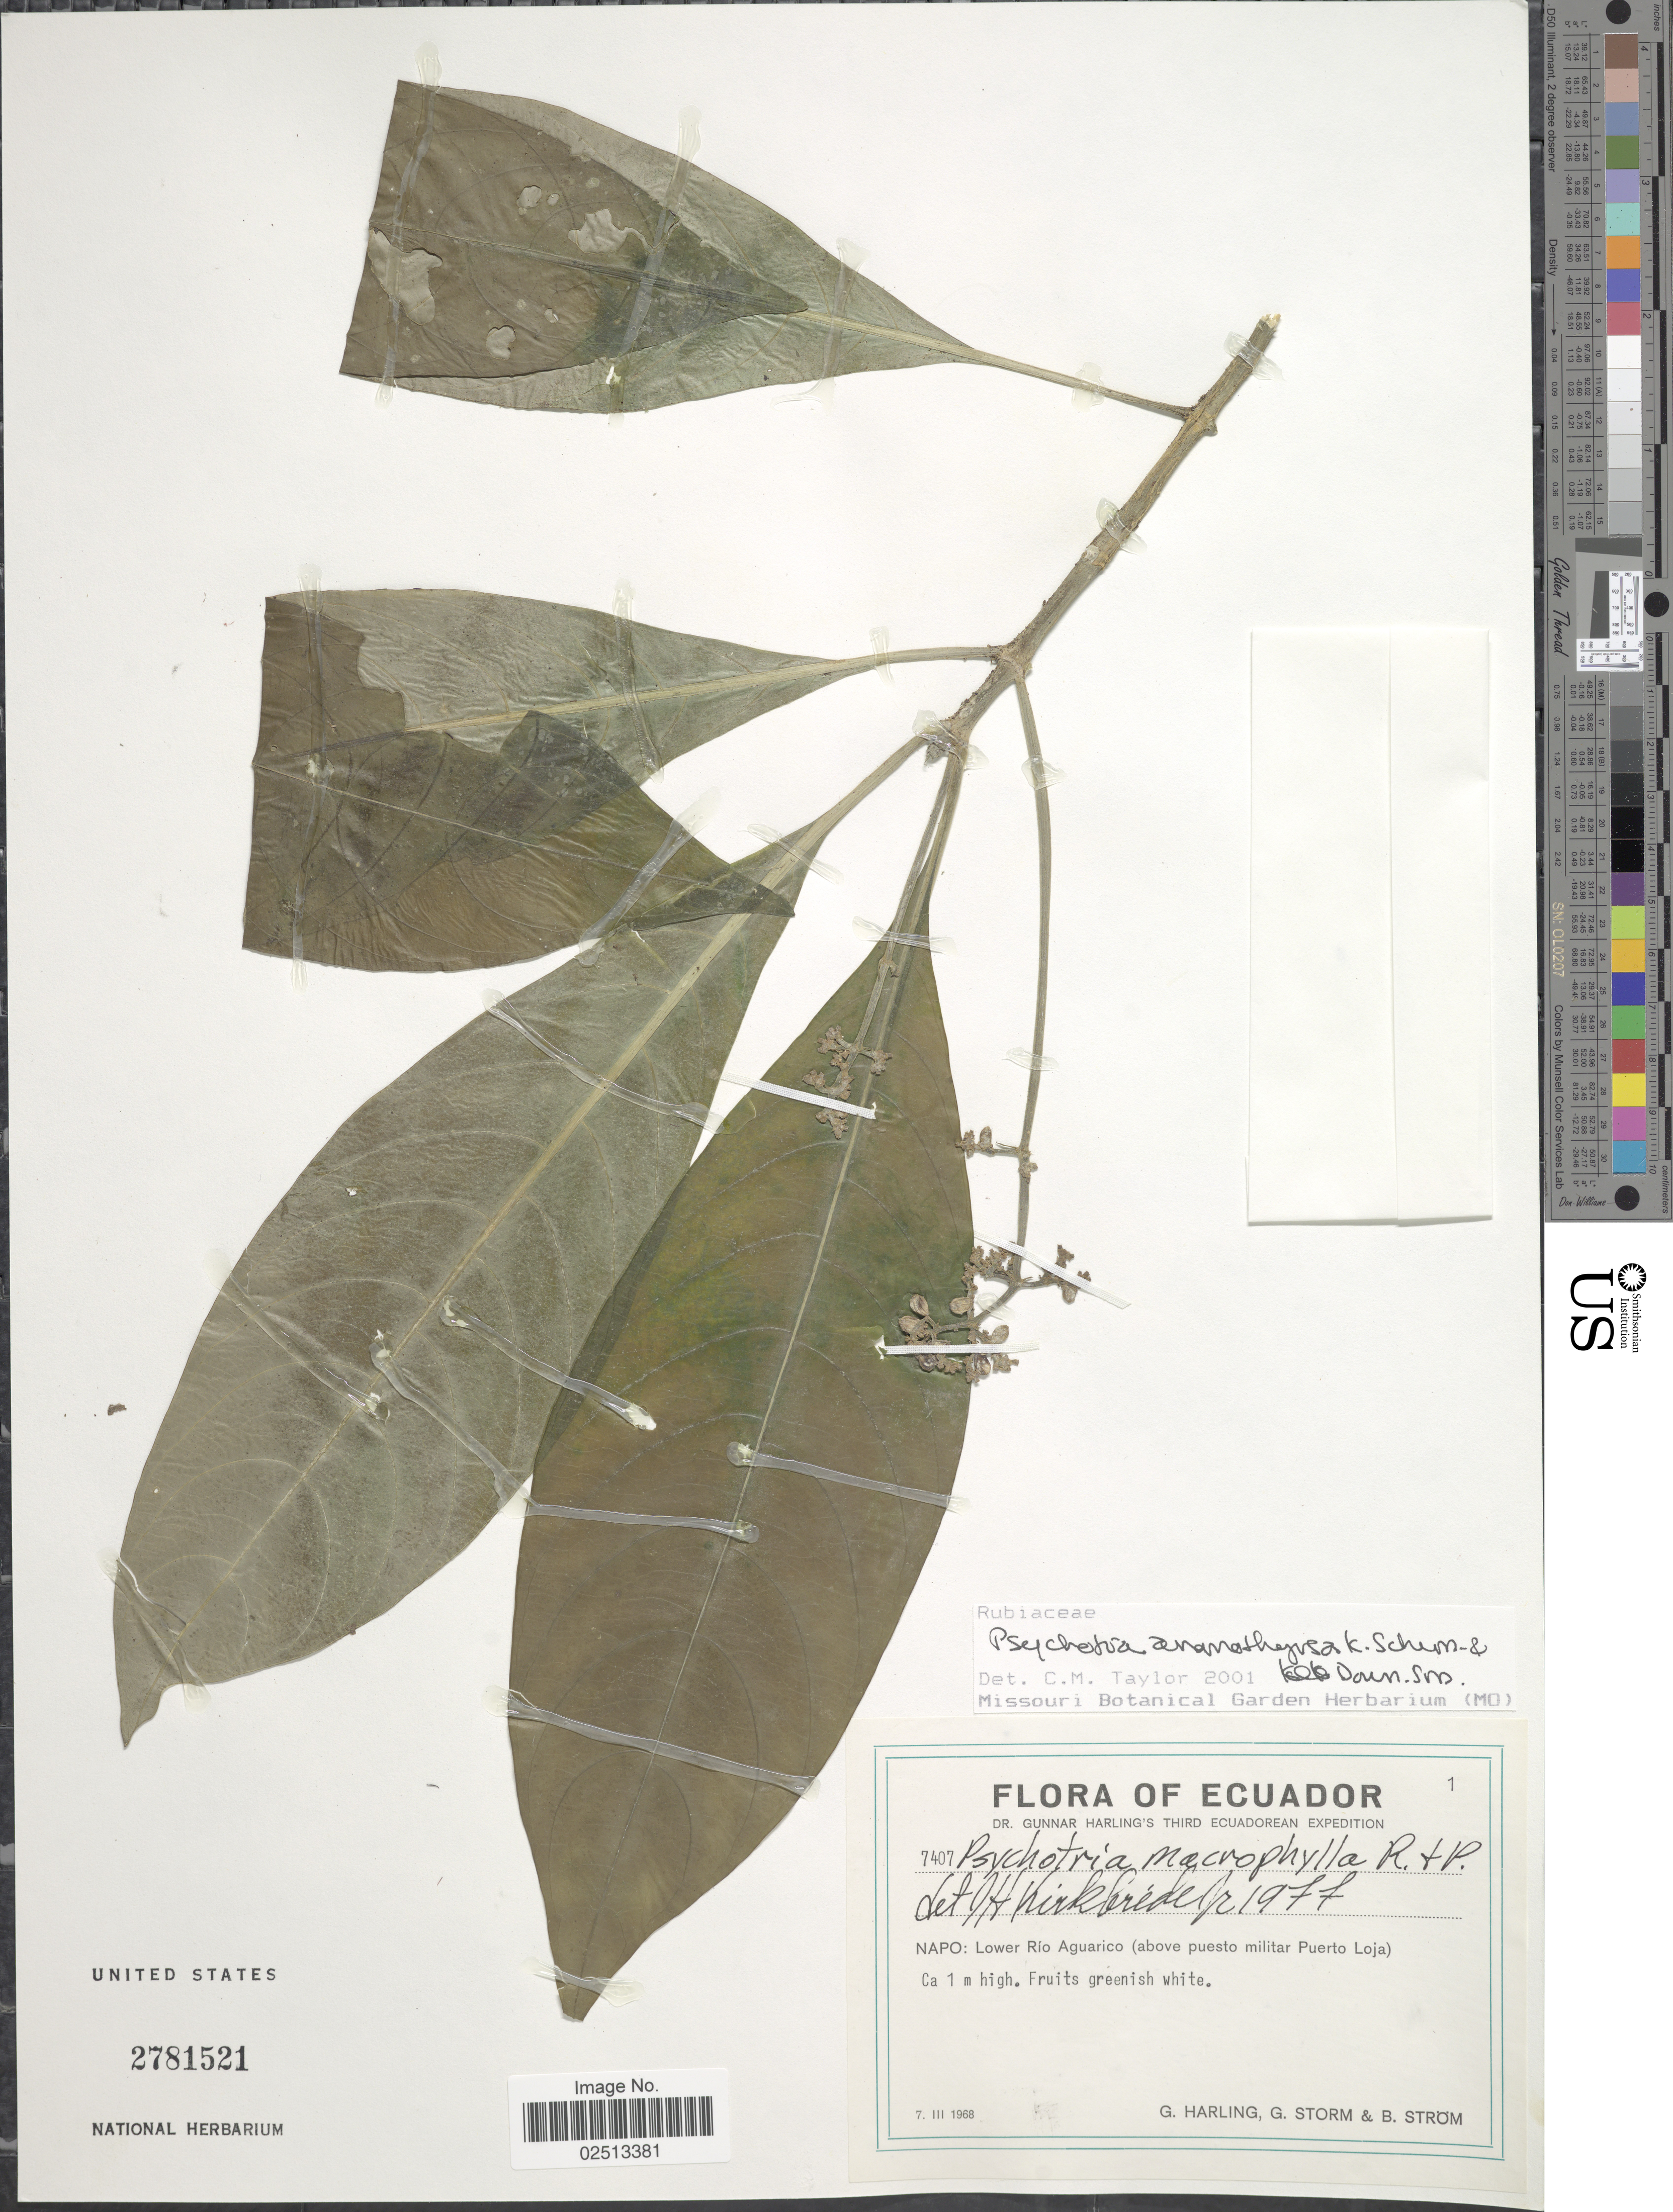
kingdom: Plantae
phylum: Tracheophyta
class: Magnoliopsida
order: Gentianales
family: Rubiaceae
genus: Psychotria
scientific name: Psychotria anomothyrsa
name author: K. Schum. & Donn. Sm. in Donn. Sm.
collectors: G. Harling, G. Storm & B. Ström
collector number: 7407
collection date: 1968-03-07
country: Ecuador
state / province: Napo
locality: Lower Río Aguarico (above puesto militar Puerto Loja)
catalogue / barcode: US 2781521